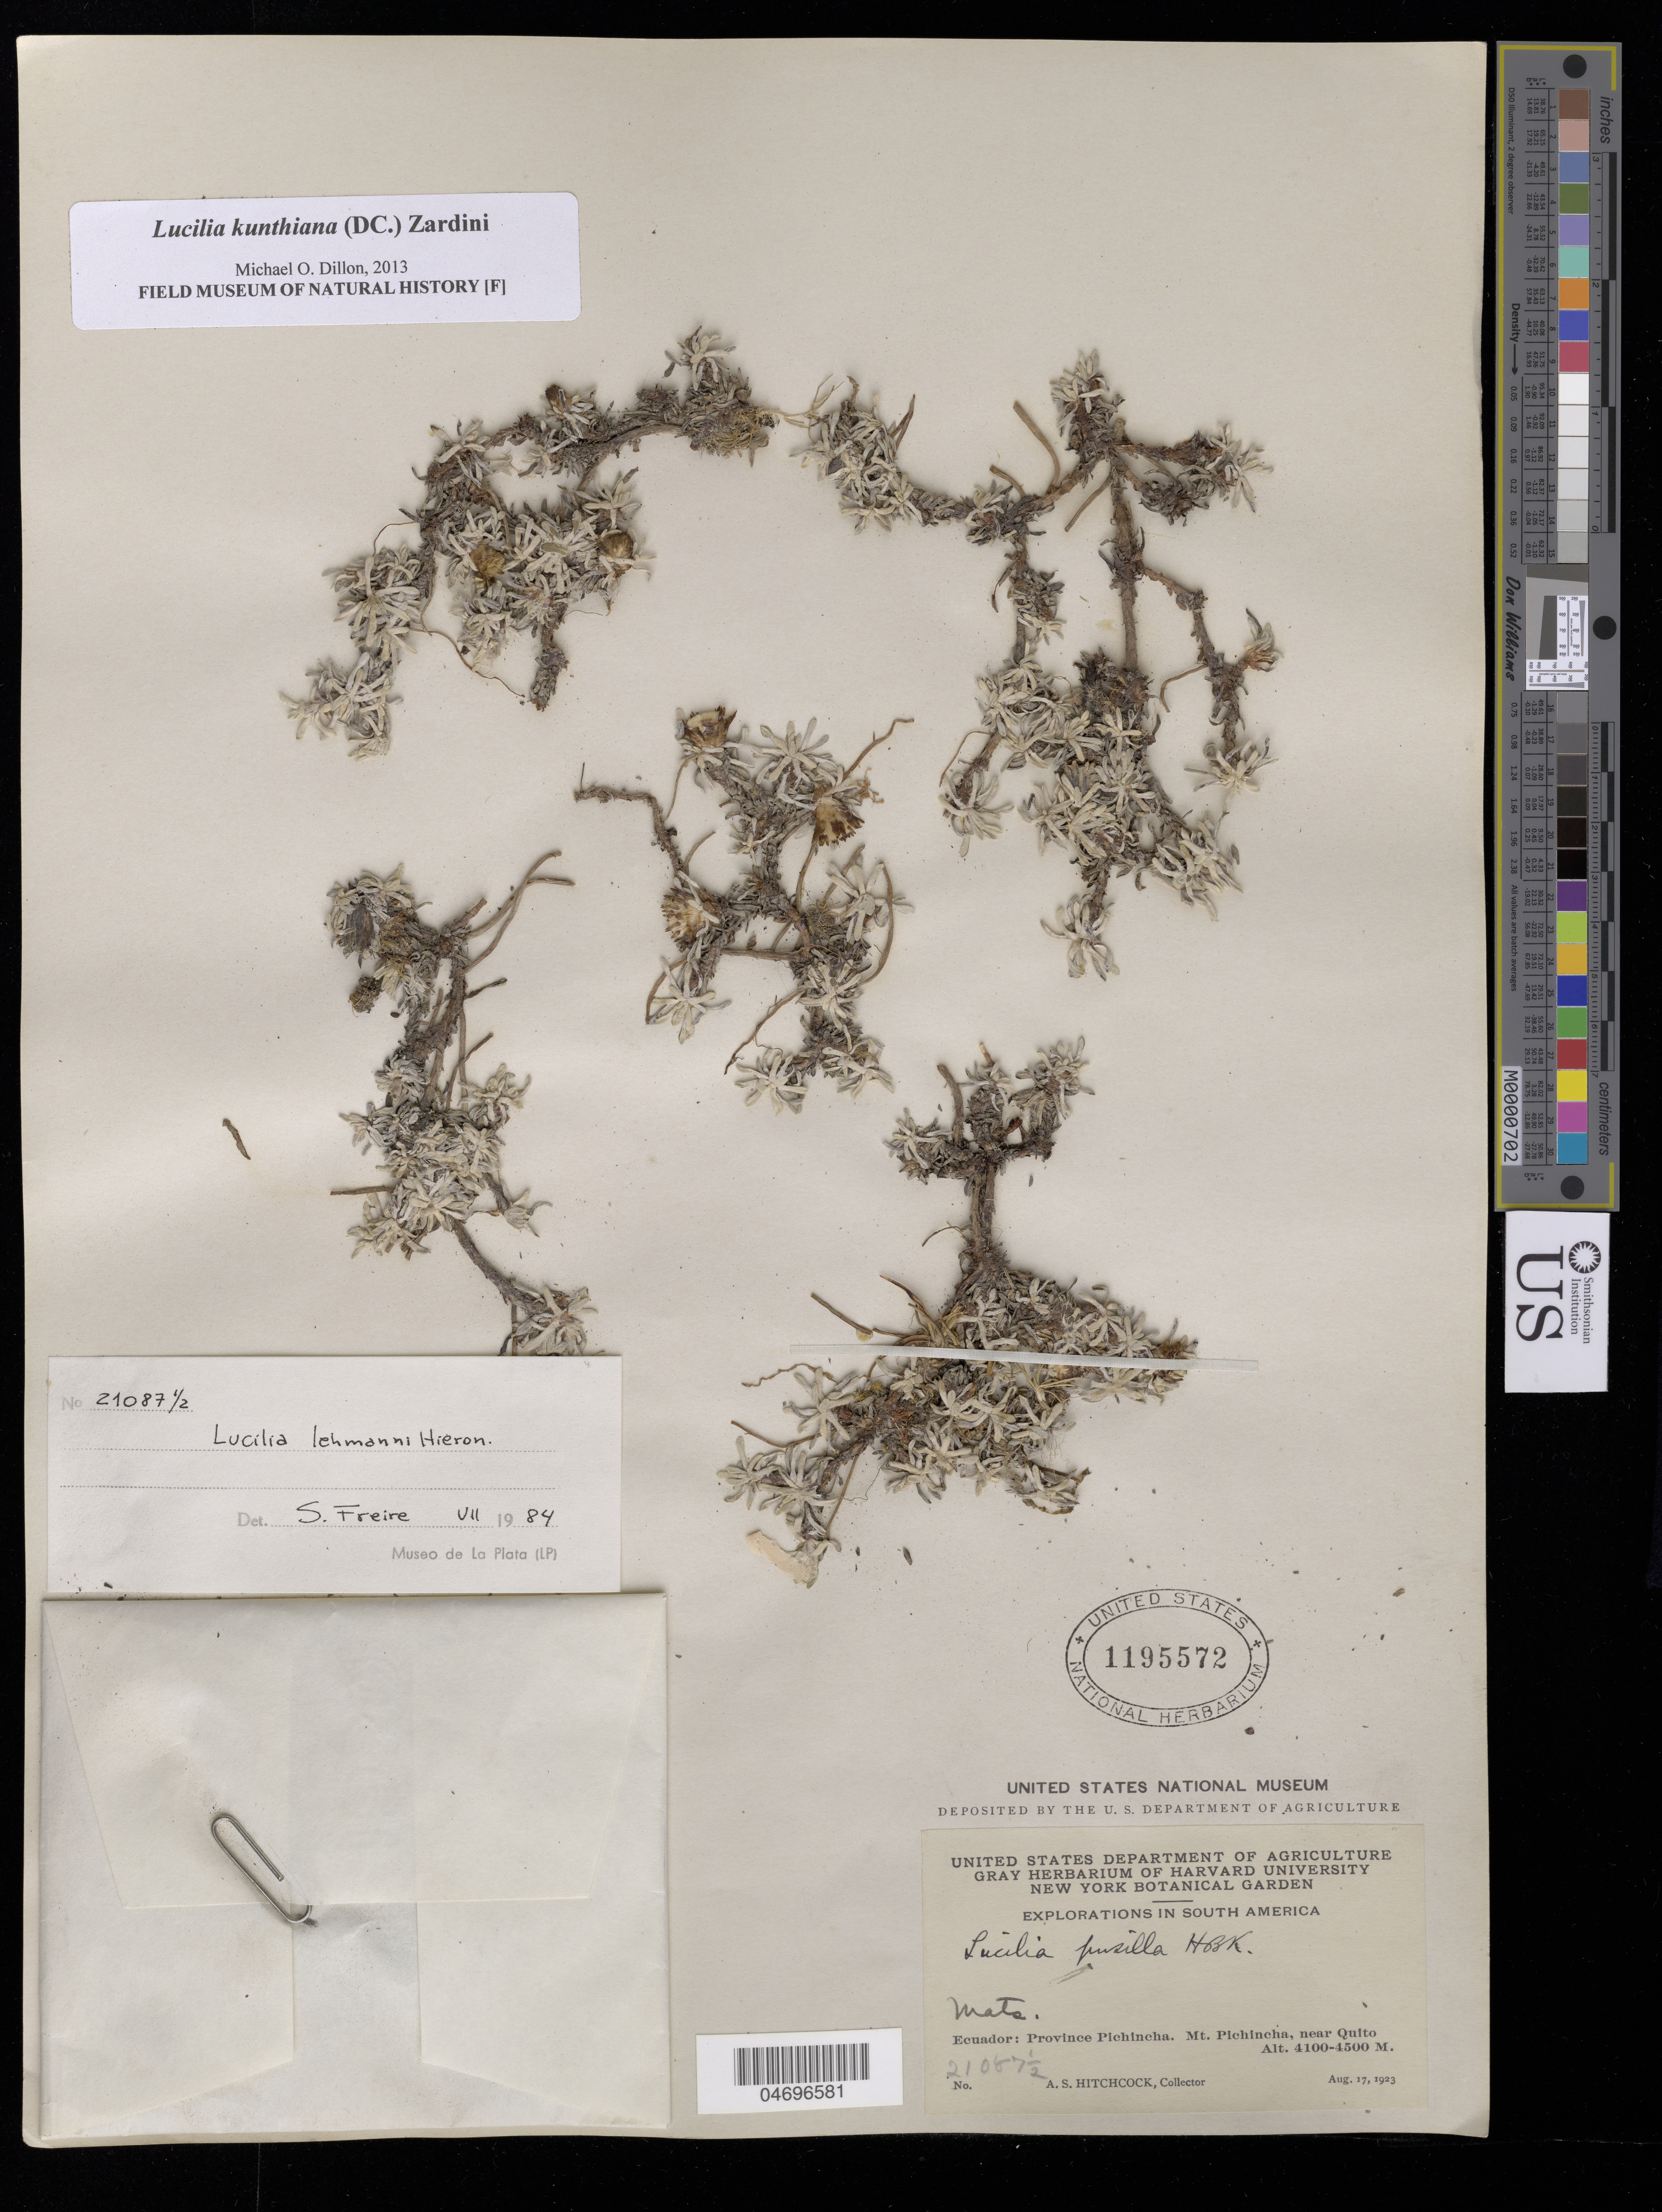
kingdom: Plantae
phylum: Tracheophyta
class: Magnoliopsida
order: Asterales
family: Asteraceae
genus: Lucilia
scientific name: Lucilia kunthiana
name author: (DC.) Zardini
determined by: Dillon, M. O.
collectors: A. Hitchcock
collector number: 21087 -1/2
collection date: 1923-08-17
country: Ecuador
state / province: Pichincha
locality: Ecuador: Province Pichincha. Mt. Pichincha, near Quito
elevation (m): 4100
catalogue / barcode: US 1195572